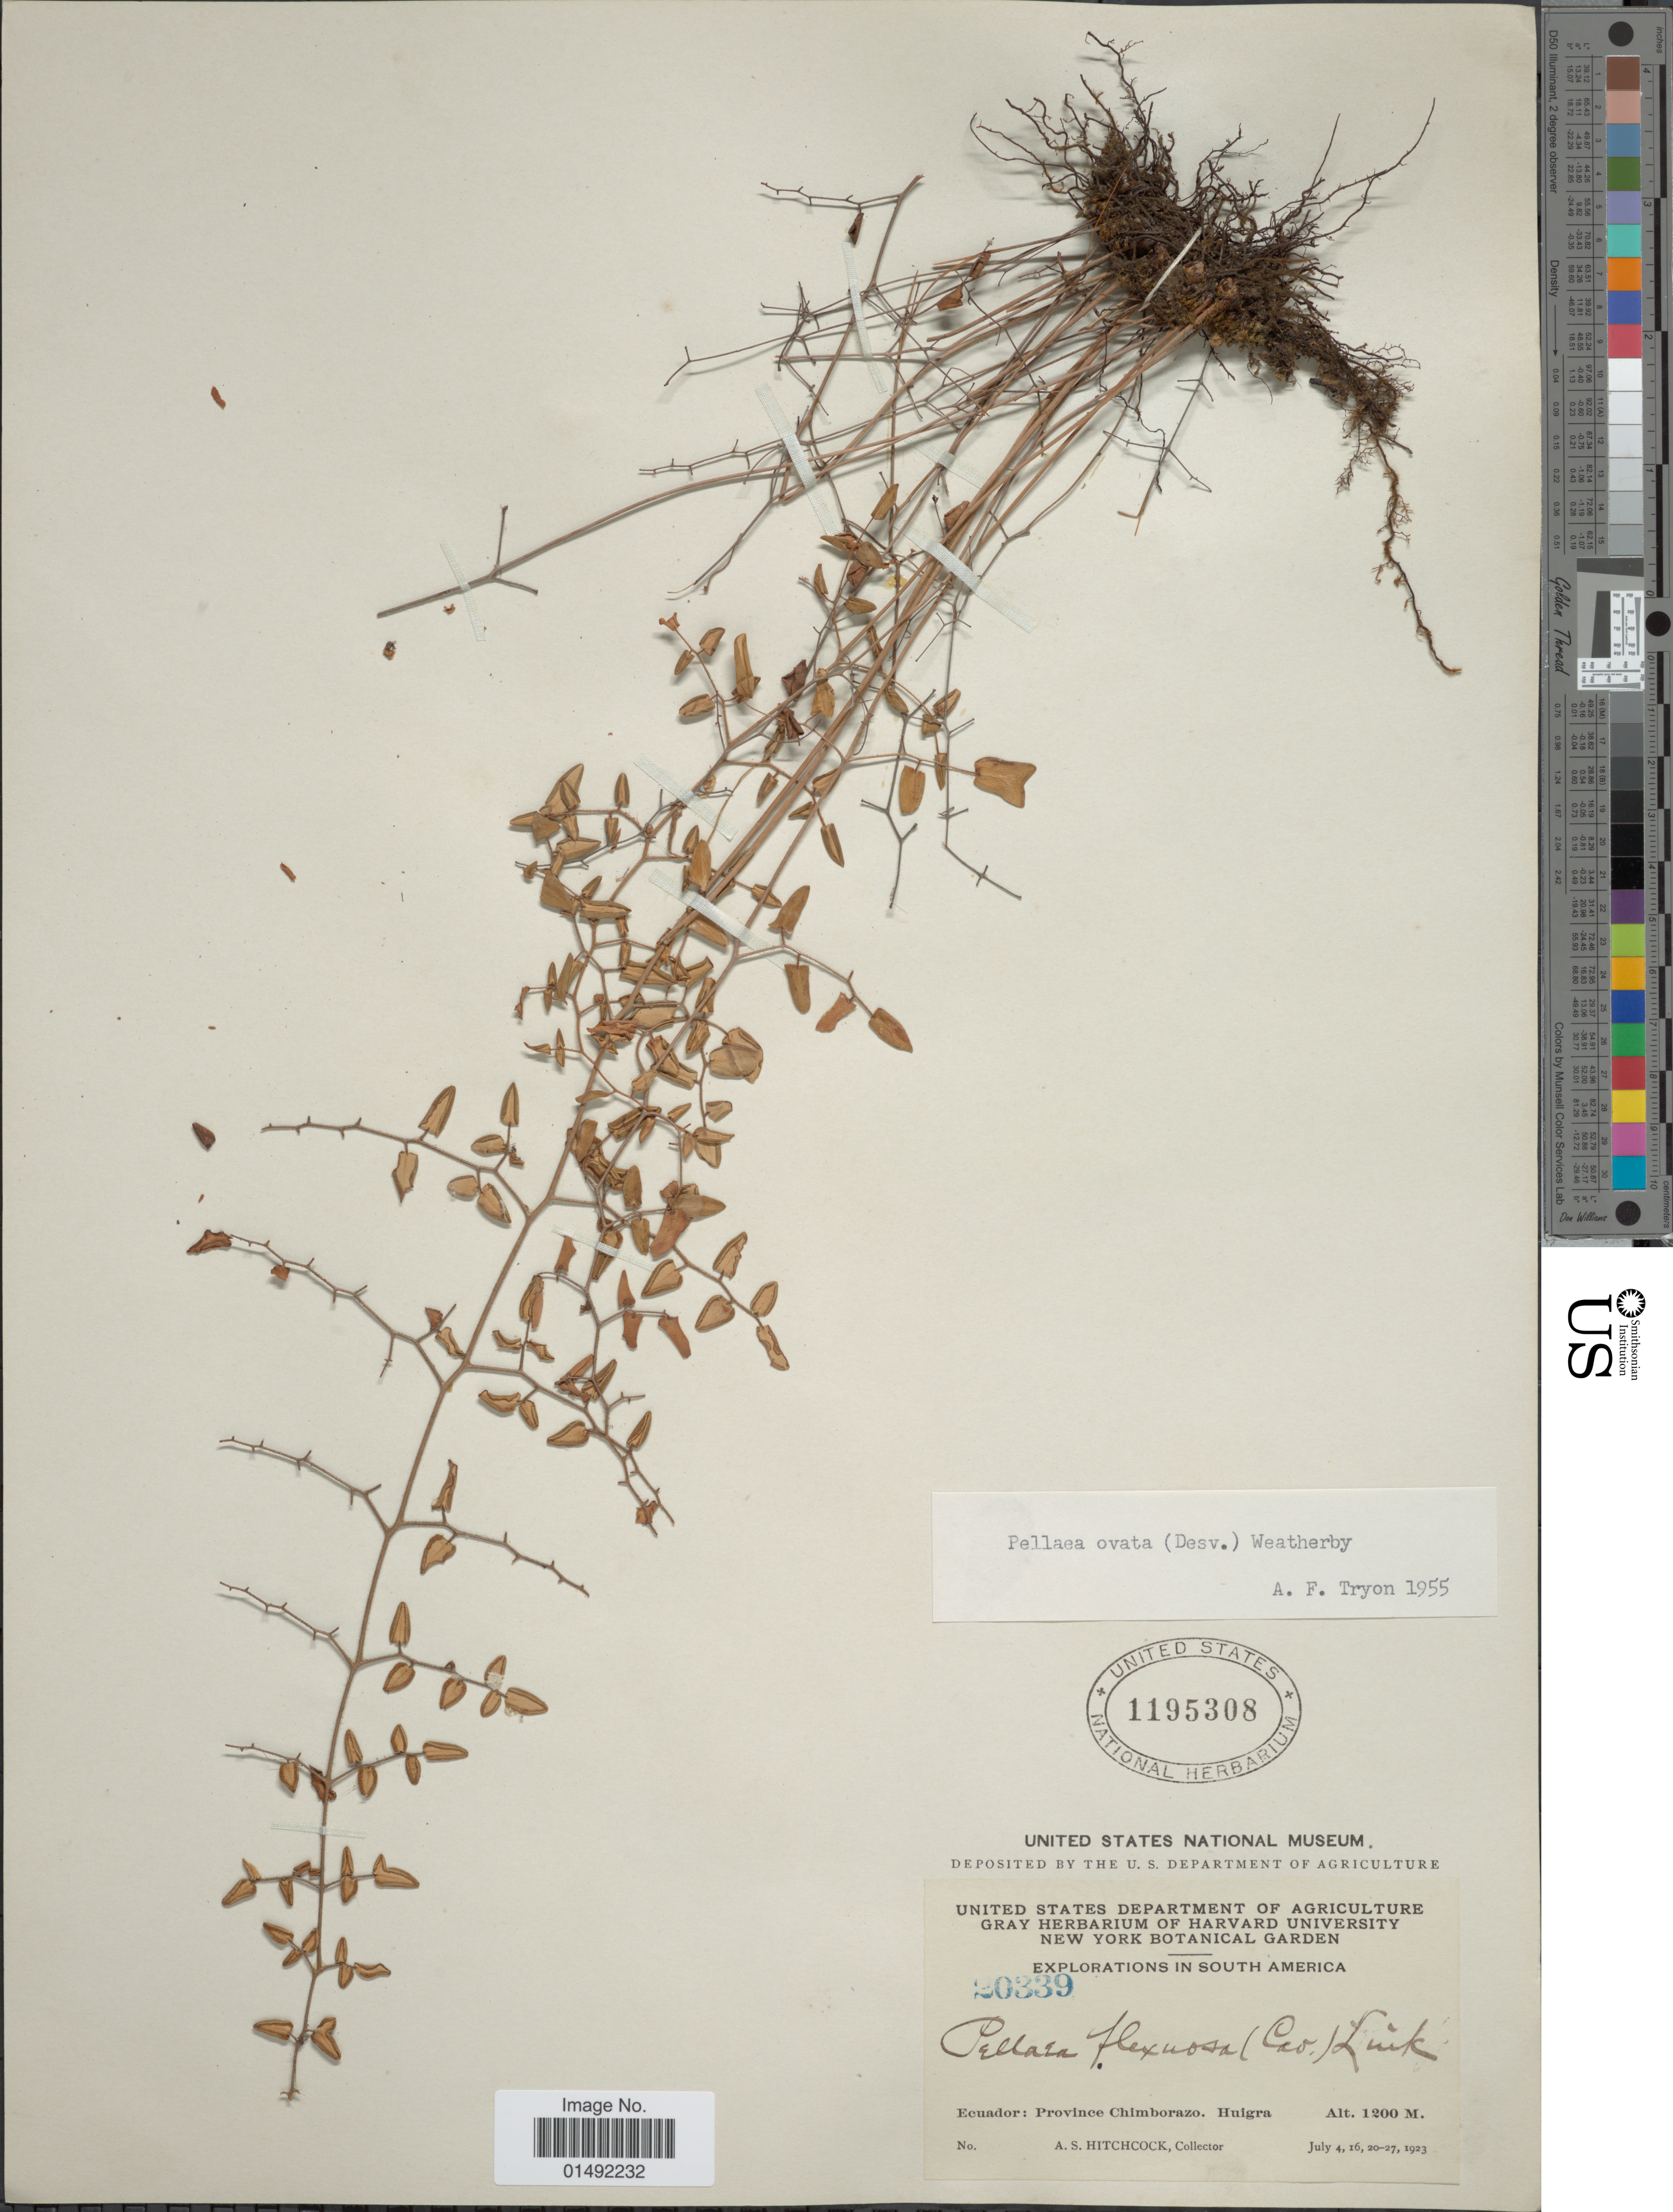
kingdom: Plantae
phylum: Tracheophyta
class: Polypodiopsida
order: Polypodiales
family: Pteridaceae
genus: Pellaea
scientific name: Pellaea ovata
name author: (Desv.) Weath.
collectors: A. S. Hitchcock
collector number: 20339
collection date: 1923-07-04/1923-07-27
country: Ecuador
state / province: Chimborazo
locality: Huigra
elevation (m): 1200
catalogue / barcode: US 1195308